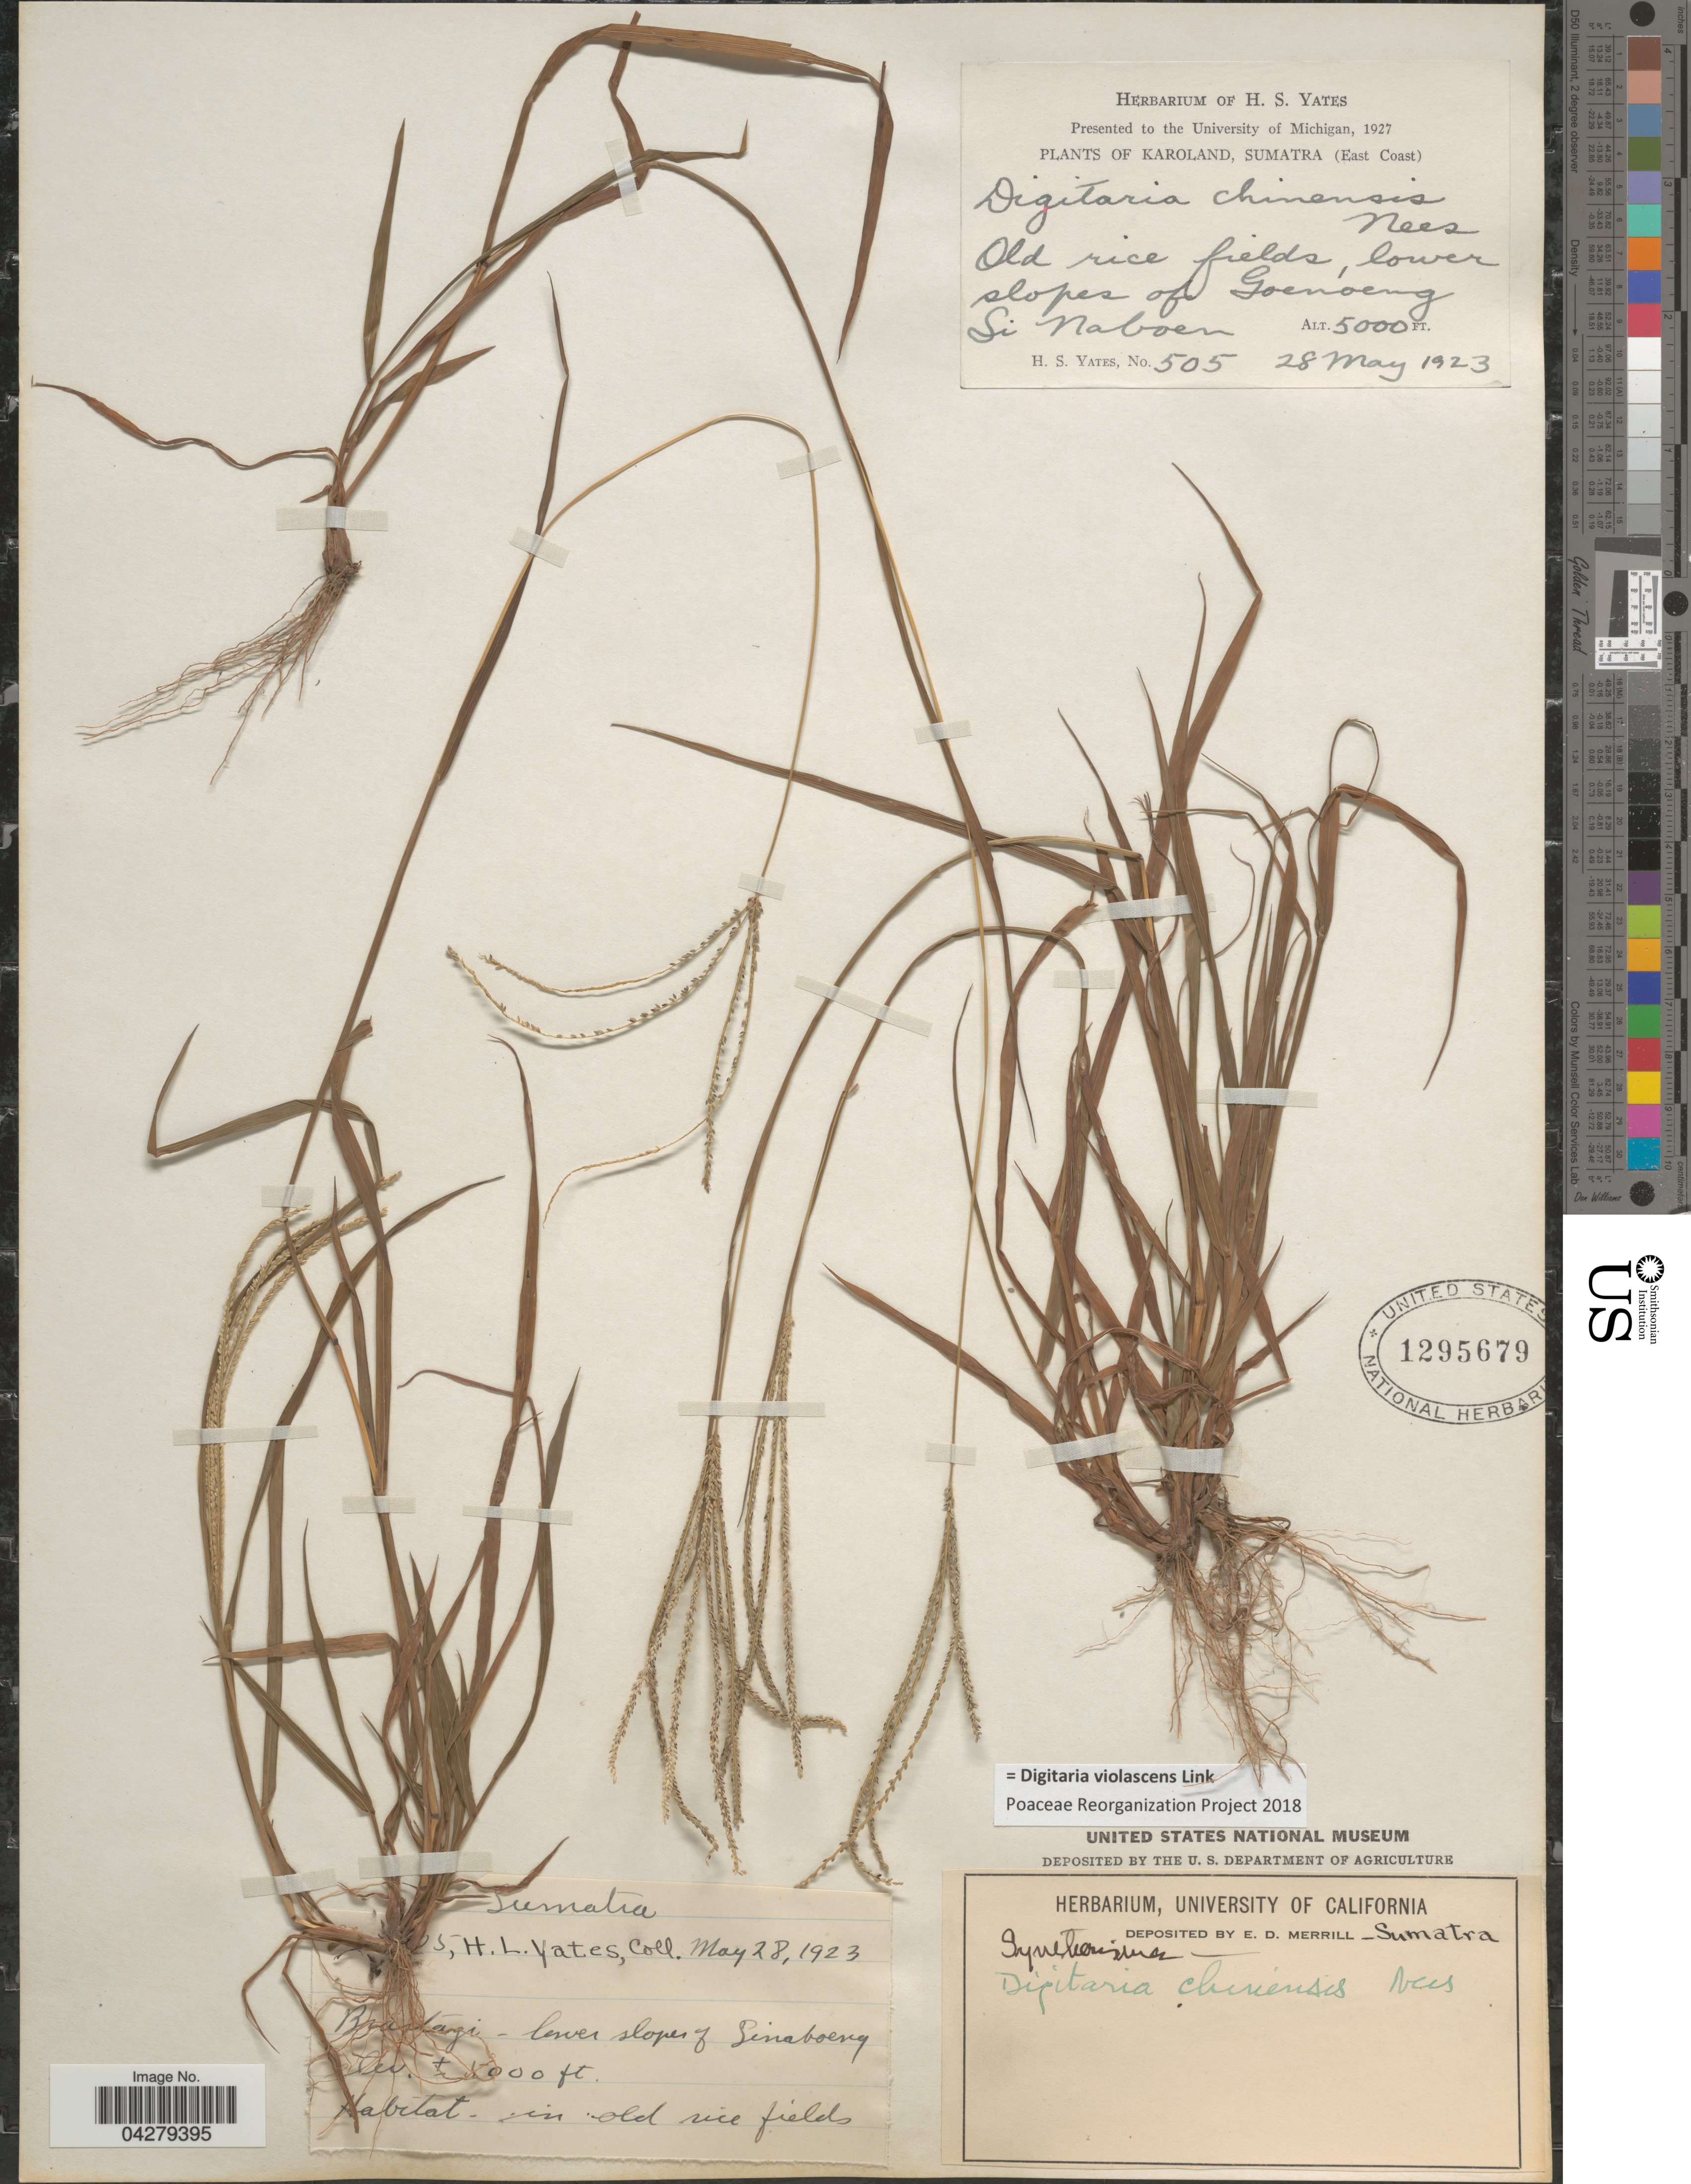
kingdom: Plantae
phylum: Tracheophyta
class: Liliopsida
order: Poales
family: Poaceae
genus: Digitaria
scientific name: Digitaria violascens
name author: Link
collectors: H. S. Yates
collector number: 505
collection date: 1923-05-28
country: Indonesia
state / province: Sumatra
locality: Karoland, (East Coast). Old rice fields, lower slopes of Goenoeng Si Naboen.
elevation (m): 1524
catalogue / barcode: US 1295679